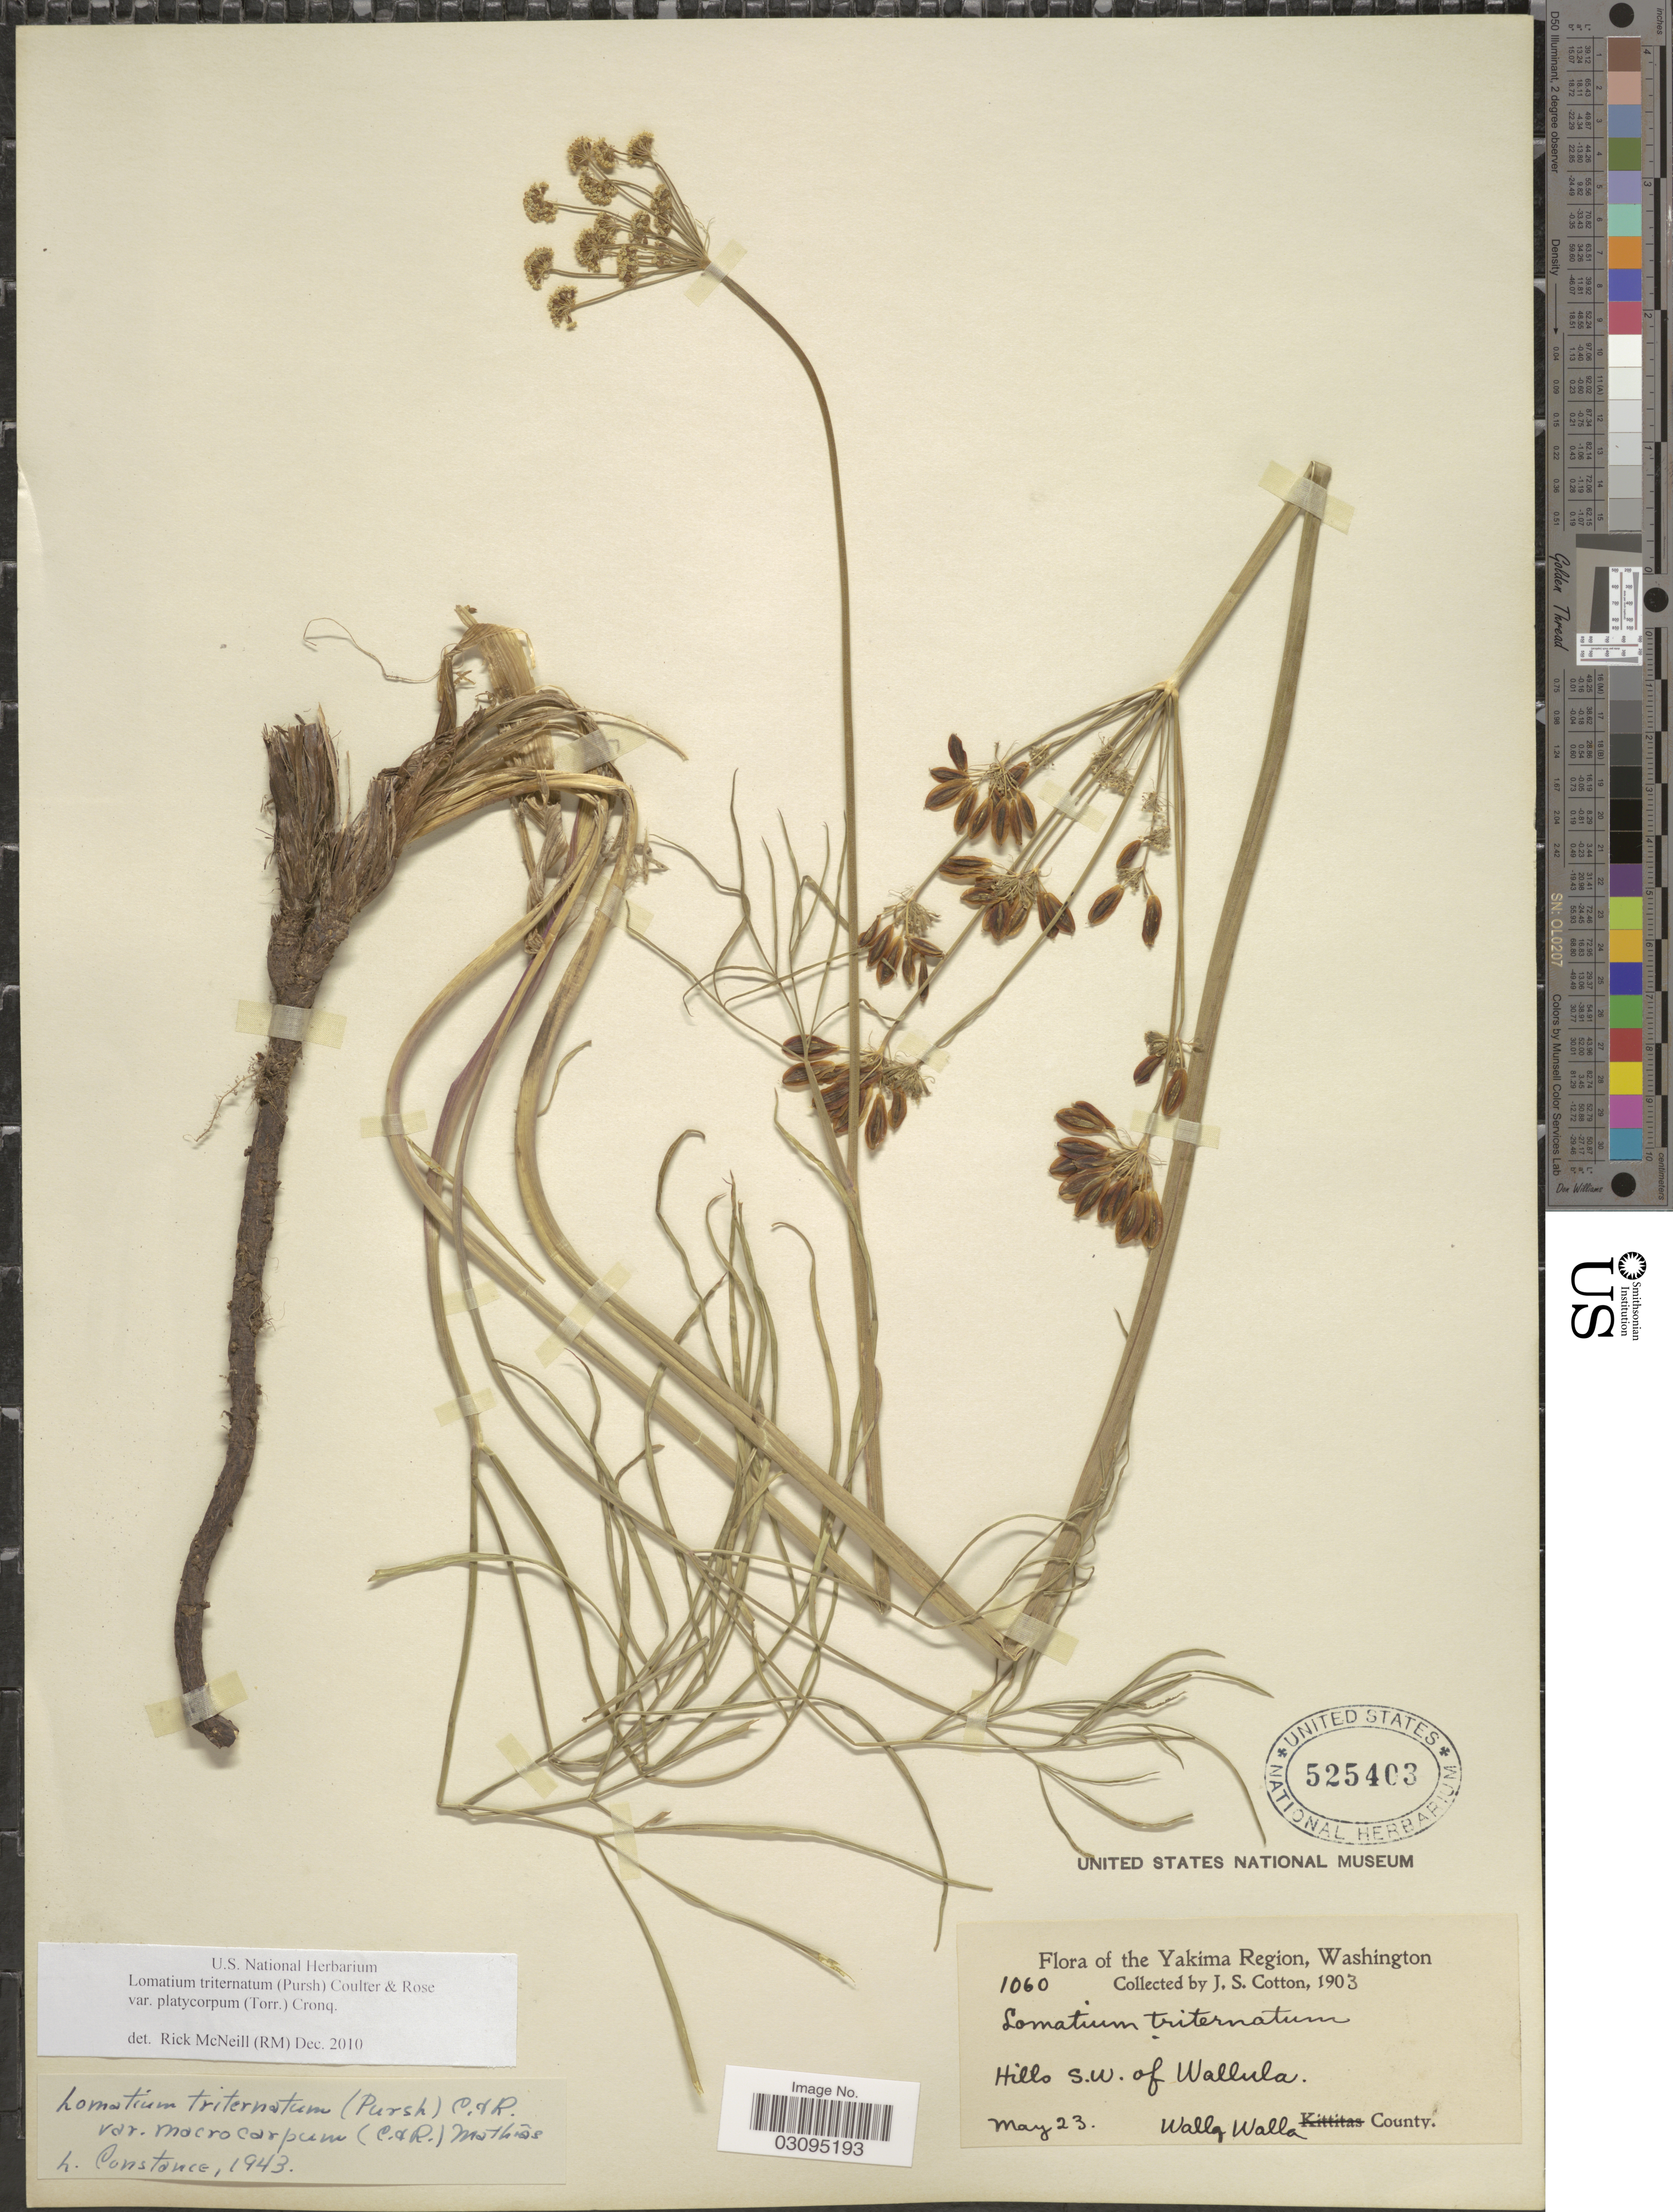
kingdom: Plantae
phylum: Tracheophyta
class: Magnoliopsida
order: Apiales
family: Apiaceae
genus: Lomatium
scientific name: Lomatium triternatum var. platycarpum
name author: (Torr.) B. Boivin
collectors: J. S. Cotton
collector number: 1060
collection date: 1903-05-23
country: United States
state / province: Washington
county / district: Walla Walla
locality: Yakima Region, Hills S.W. of Wallula, Walla Walla County.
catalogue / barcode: US 525403